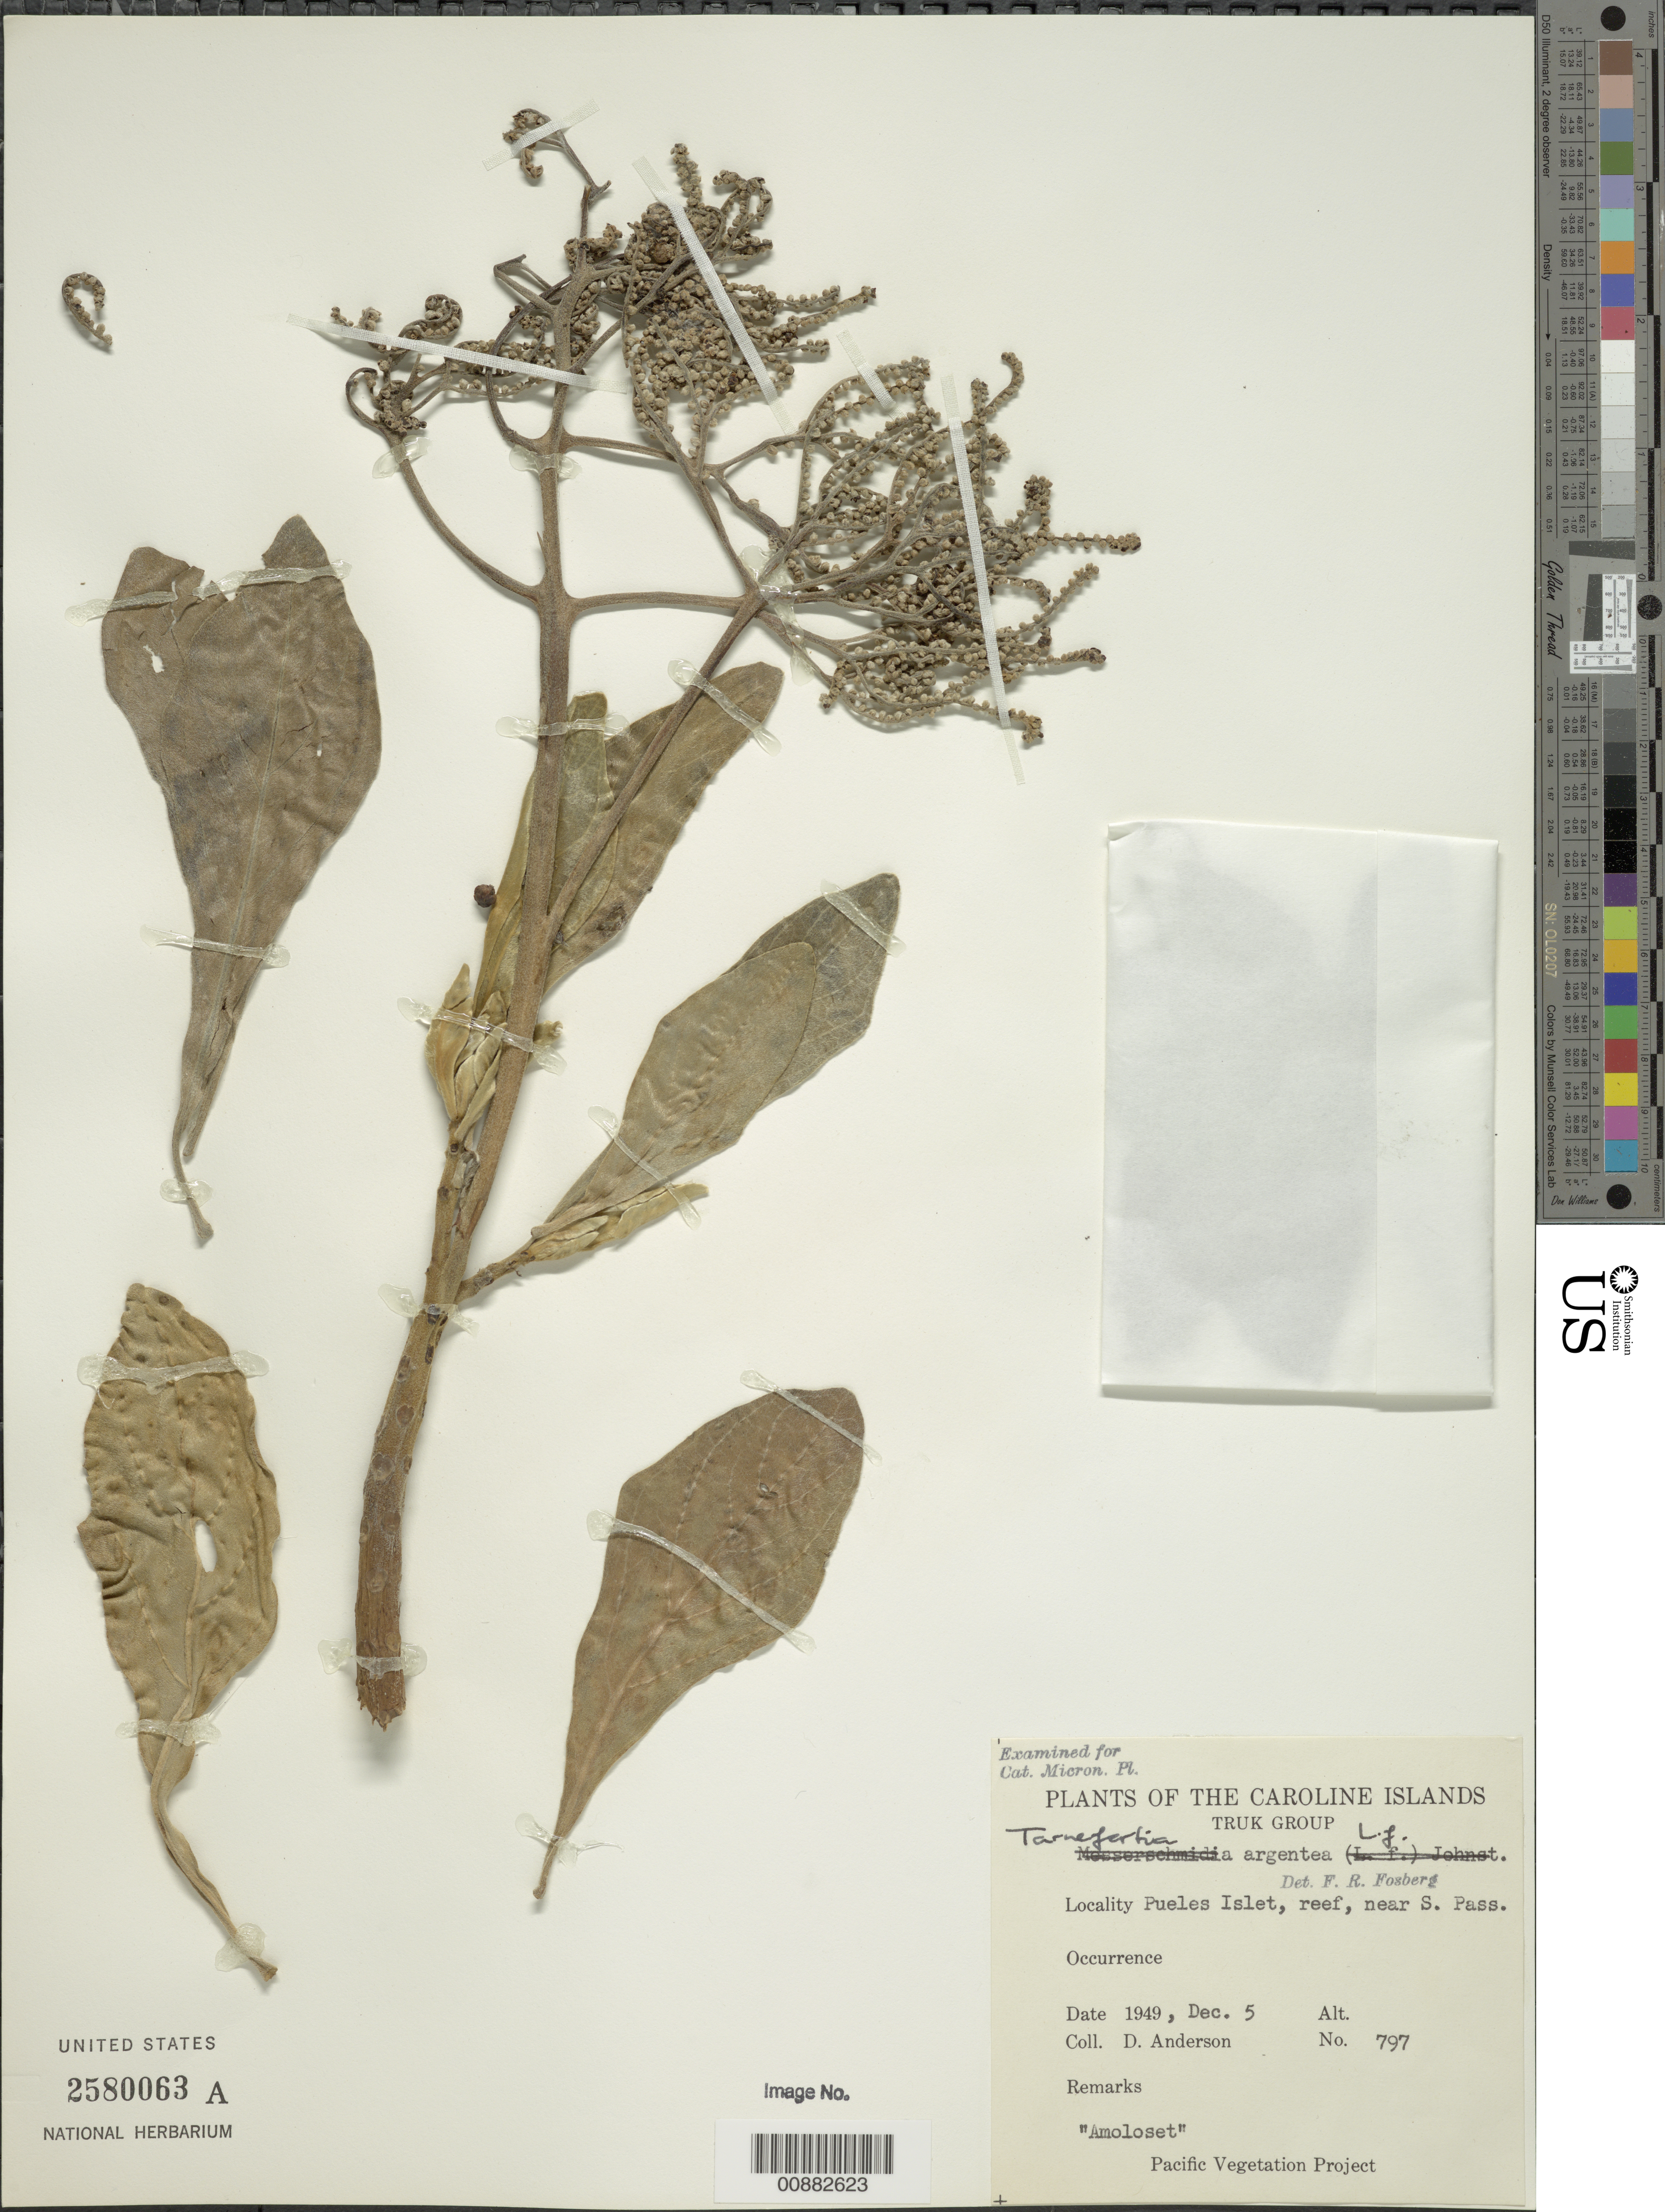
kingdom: Plantae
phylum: Tracheophyta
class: Magnoliopsida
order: Boraginales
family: Heliotropiaceae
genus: Heliotropium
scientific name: Heliotropium arboreum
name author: (Blanco) Mabberley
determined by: Wagner, W. L., (BOT), Smithsonian Institution - National Museum of Natural History (UNITED STATES)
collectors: D. Anderson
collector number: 797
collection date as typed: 05 Dec 1949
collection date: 1949-12-05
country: Micronesia, Federated States of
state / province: Truk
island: Pueles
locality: Pueles Islet, reef, near S. Pass.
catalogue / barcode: US 2580063